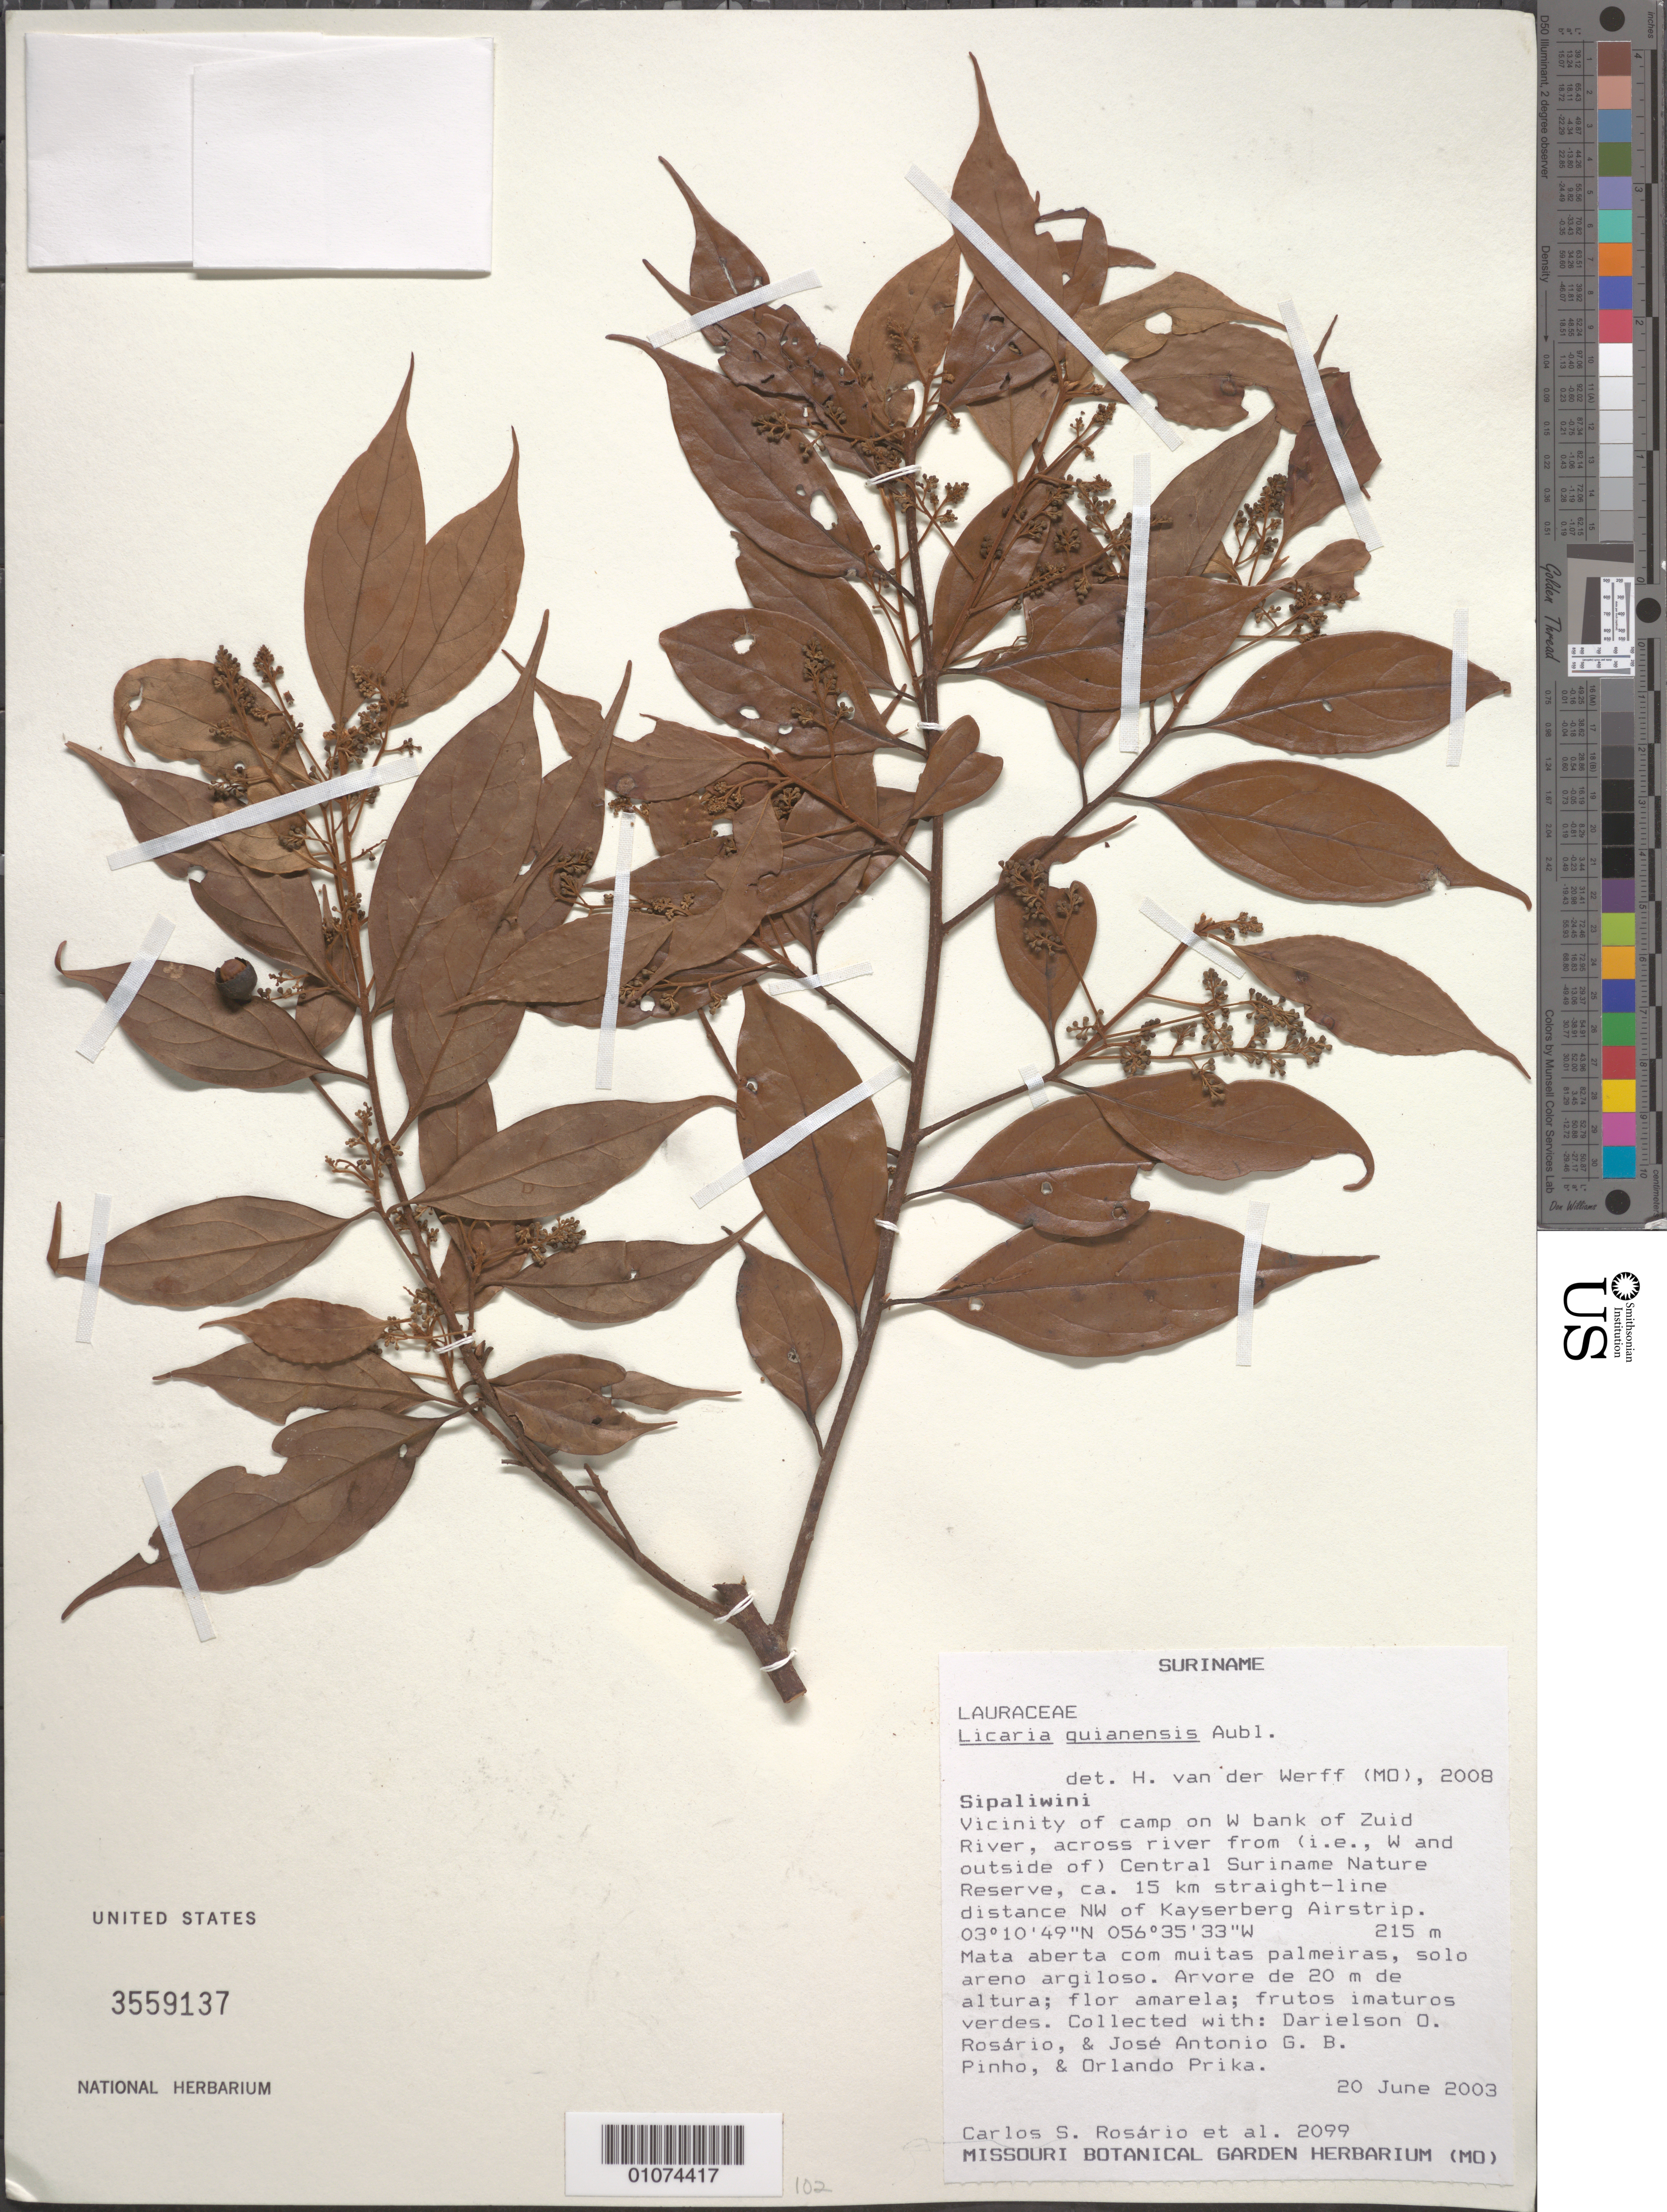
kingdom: Plantae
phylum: Tracheophyta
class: Magnoliopsida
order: Laurales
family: Lauraceae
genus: Licaria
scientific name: Licaria guianensis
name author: Aubl.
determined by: van der Werff, H., (MO), Missouri Botanical Garden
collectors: C. S. Rosário, D. Rosario, J. Pinho & O. Prika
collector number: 2099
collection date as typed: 20-Jun-03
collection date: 2003-06-20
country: Suriname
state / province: Sipaliwini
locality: Vicinity of camp on W bank of Zuid River, across river from (i.e. W and outside of) Central Suriname Nature Reserve, ca. 15 km straight-line distance NW of Kayserberg Airstrip.)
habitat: Mata aberta com muitas palmeiras, solo areno argiloso.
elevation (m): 215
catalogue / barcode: US 3559137